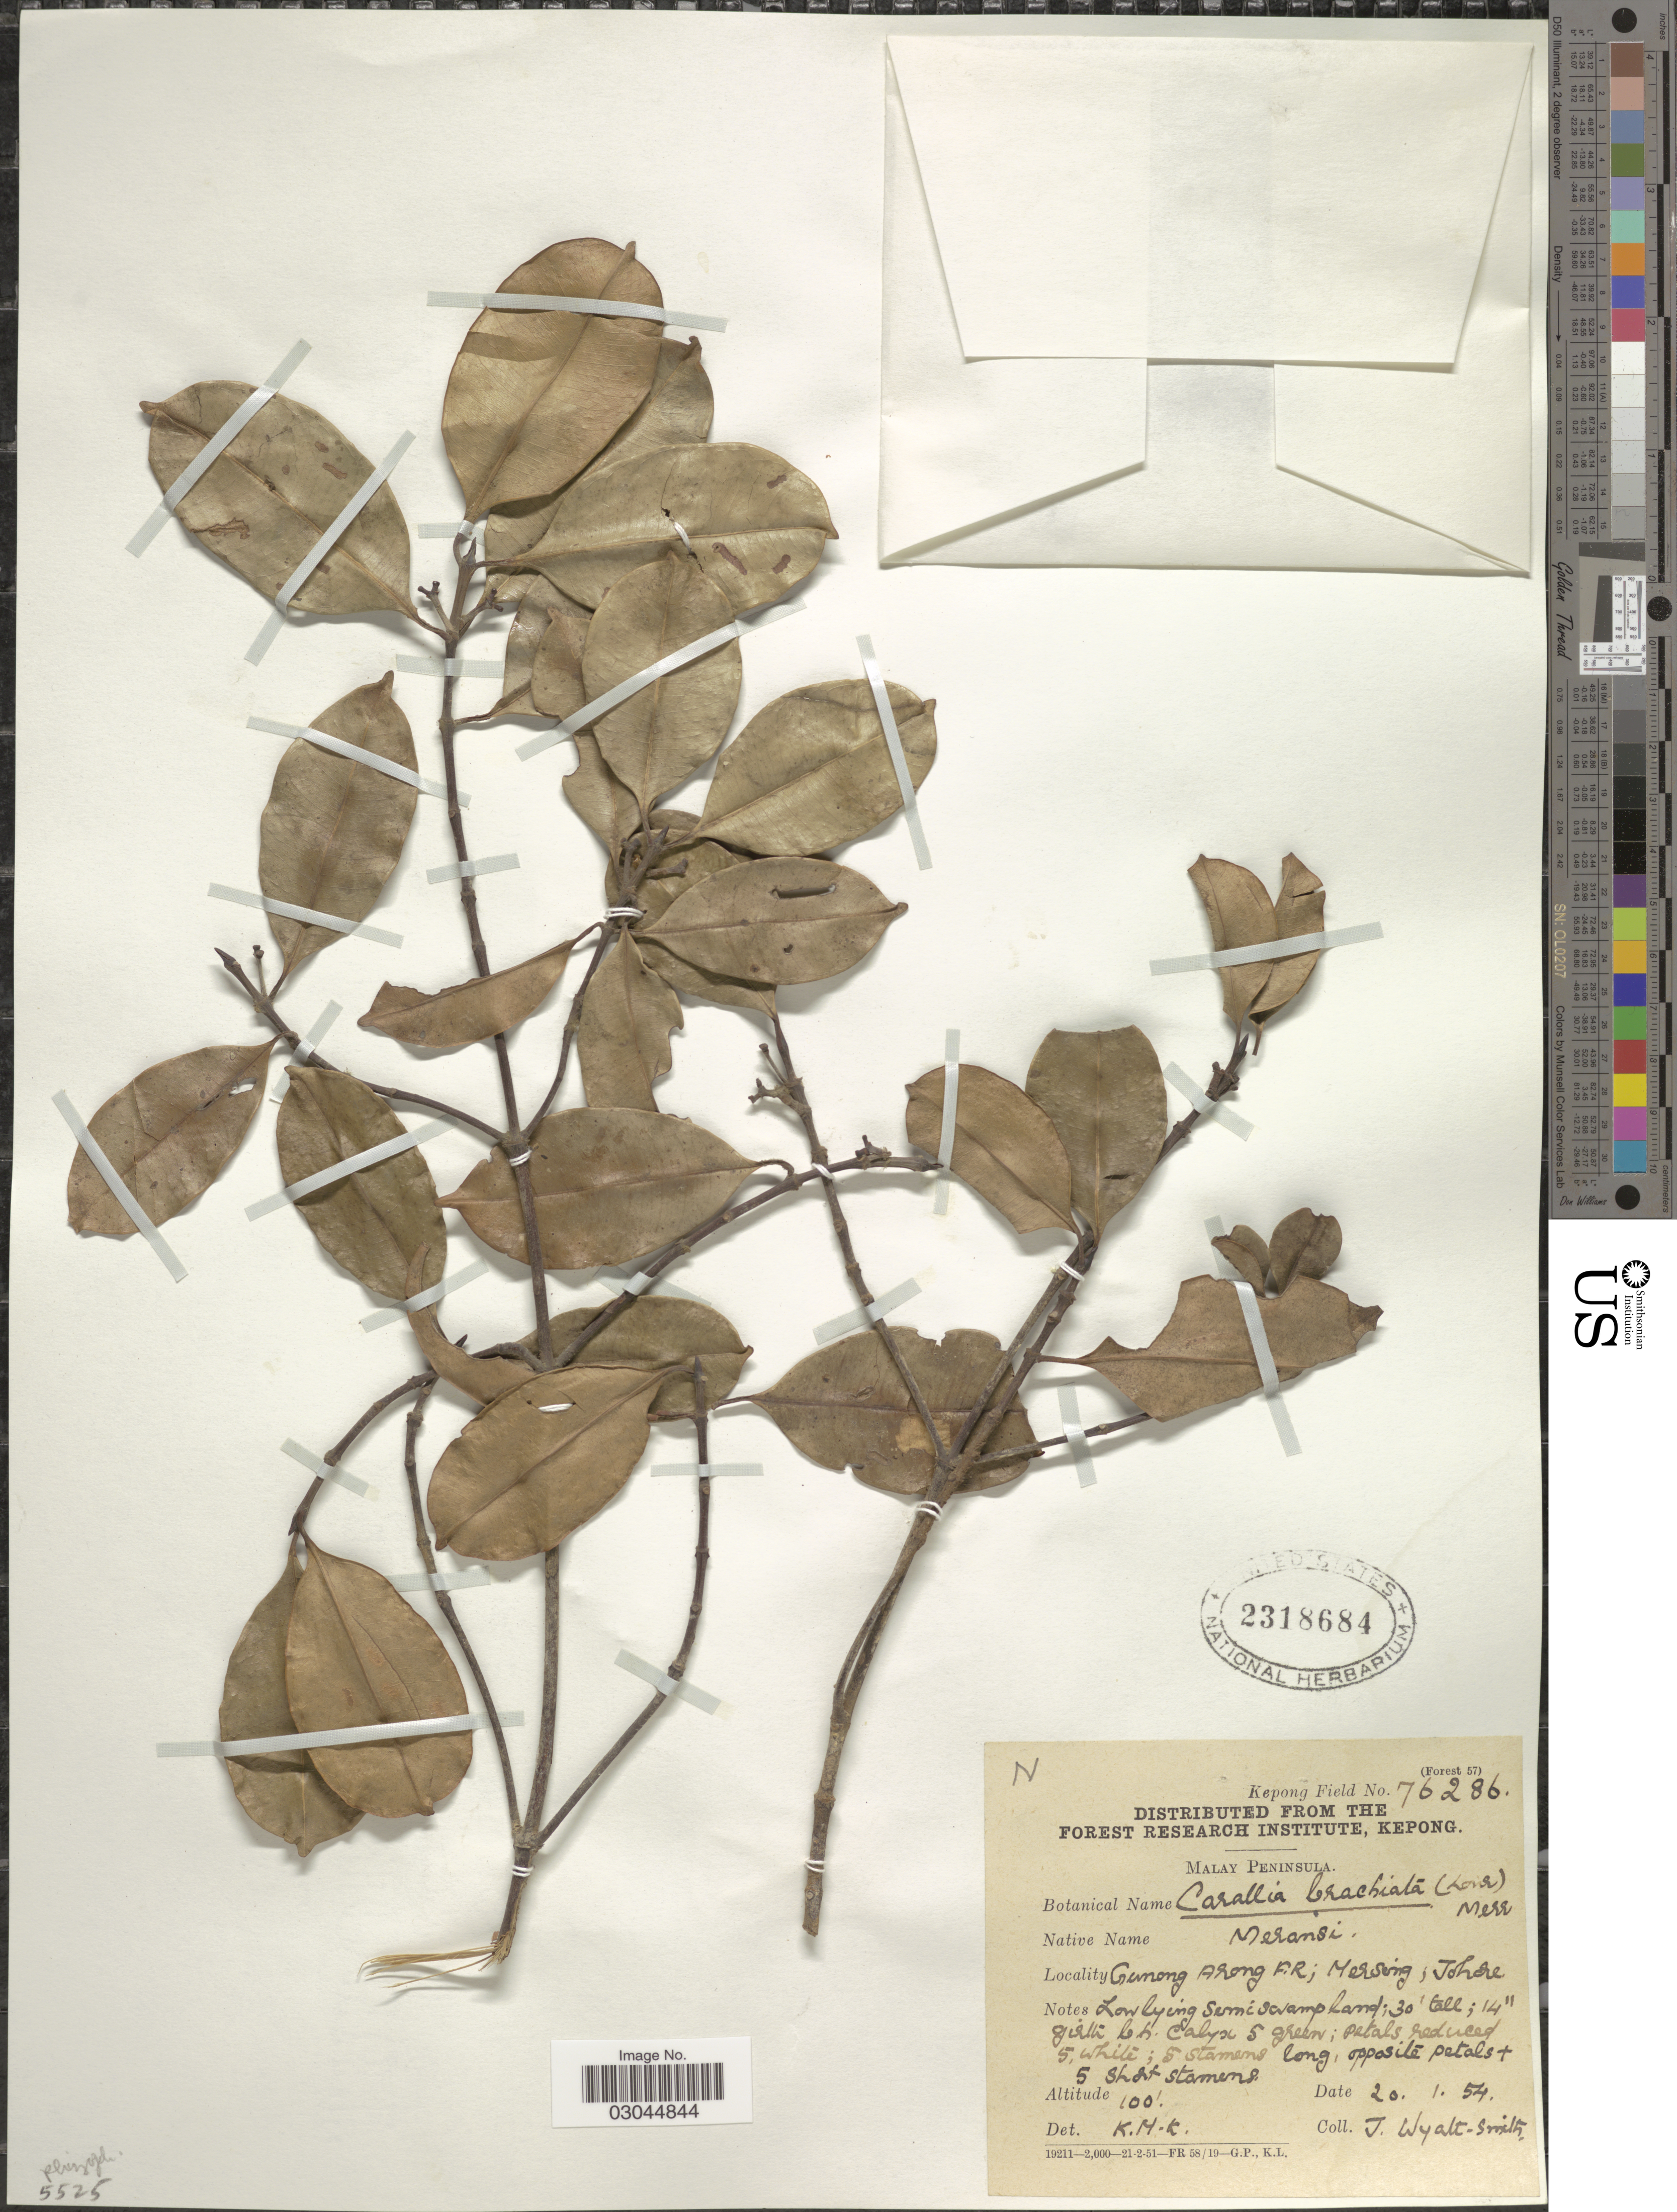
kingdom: Plantae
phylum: Tracheophyta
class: Magnoliopsida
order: Malpighiales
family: Rhizophoraceae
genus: Carallia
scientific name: Carallia brachiata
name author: (Lour.) Merr.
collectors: J. Wyatt-Smith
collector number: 76286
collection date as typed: Transcribed d/m/y: 20/1/54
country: Malaysia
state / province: Johor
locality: Malay Peninsula. Genong along F.R.; Merding; Johore.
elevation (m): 30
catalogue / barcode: US 2318684